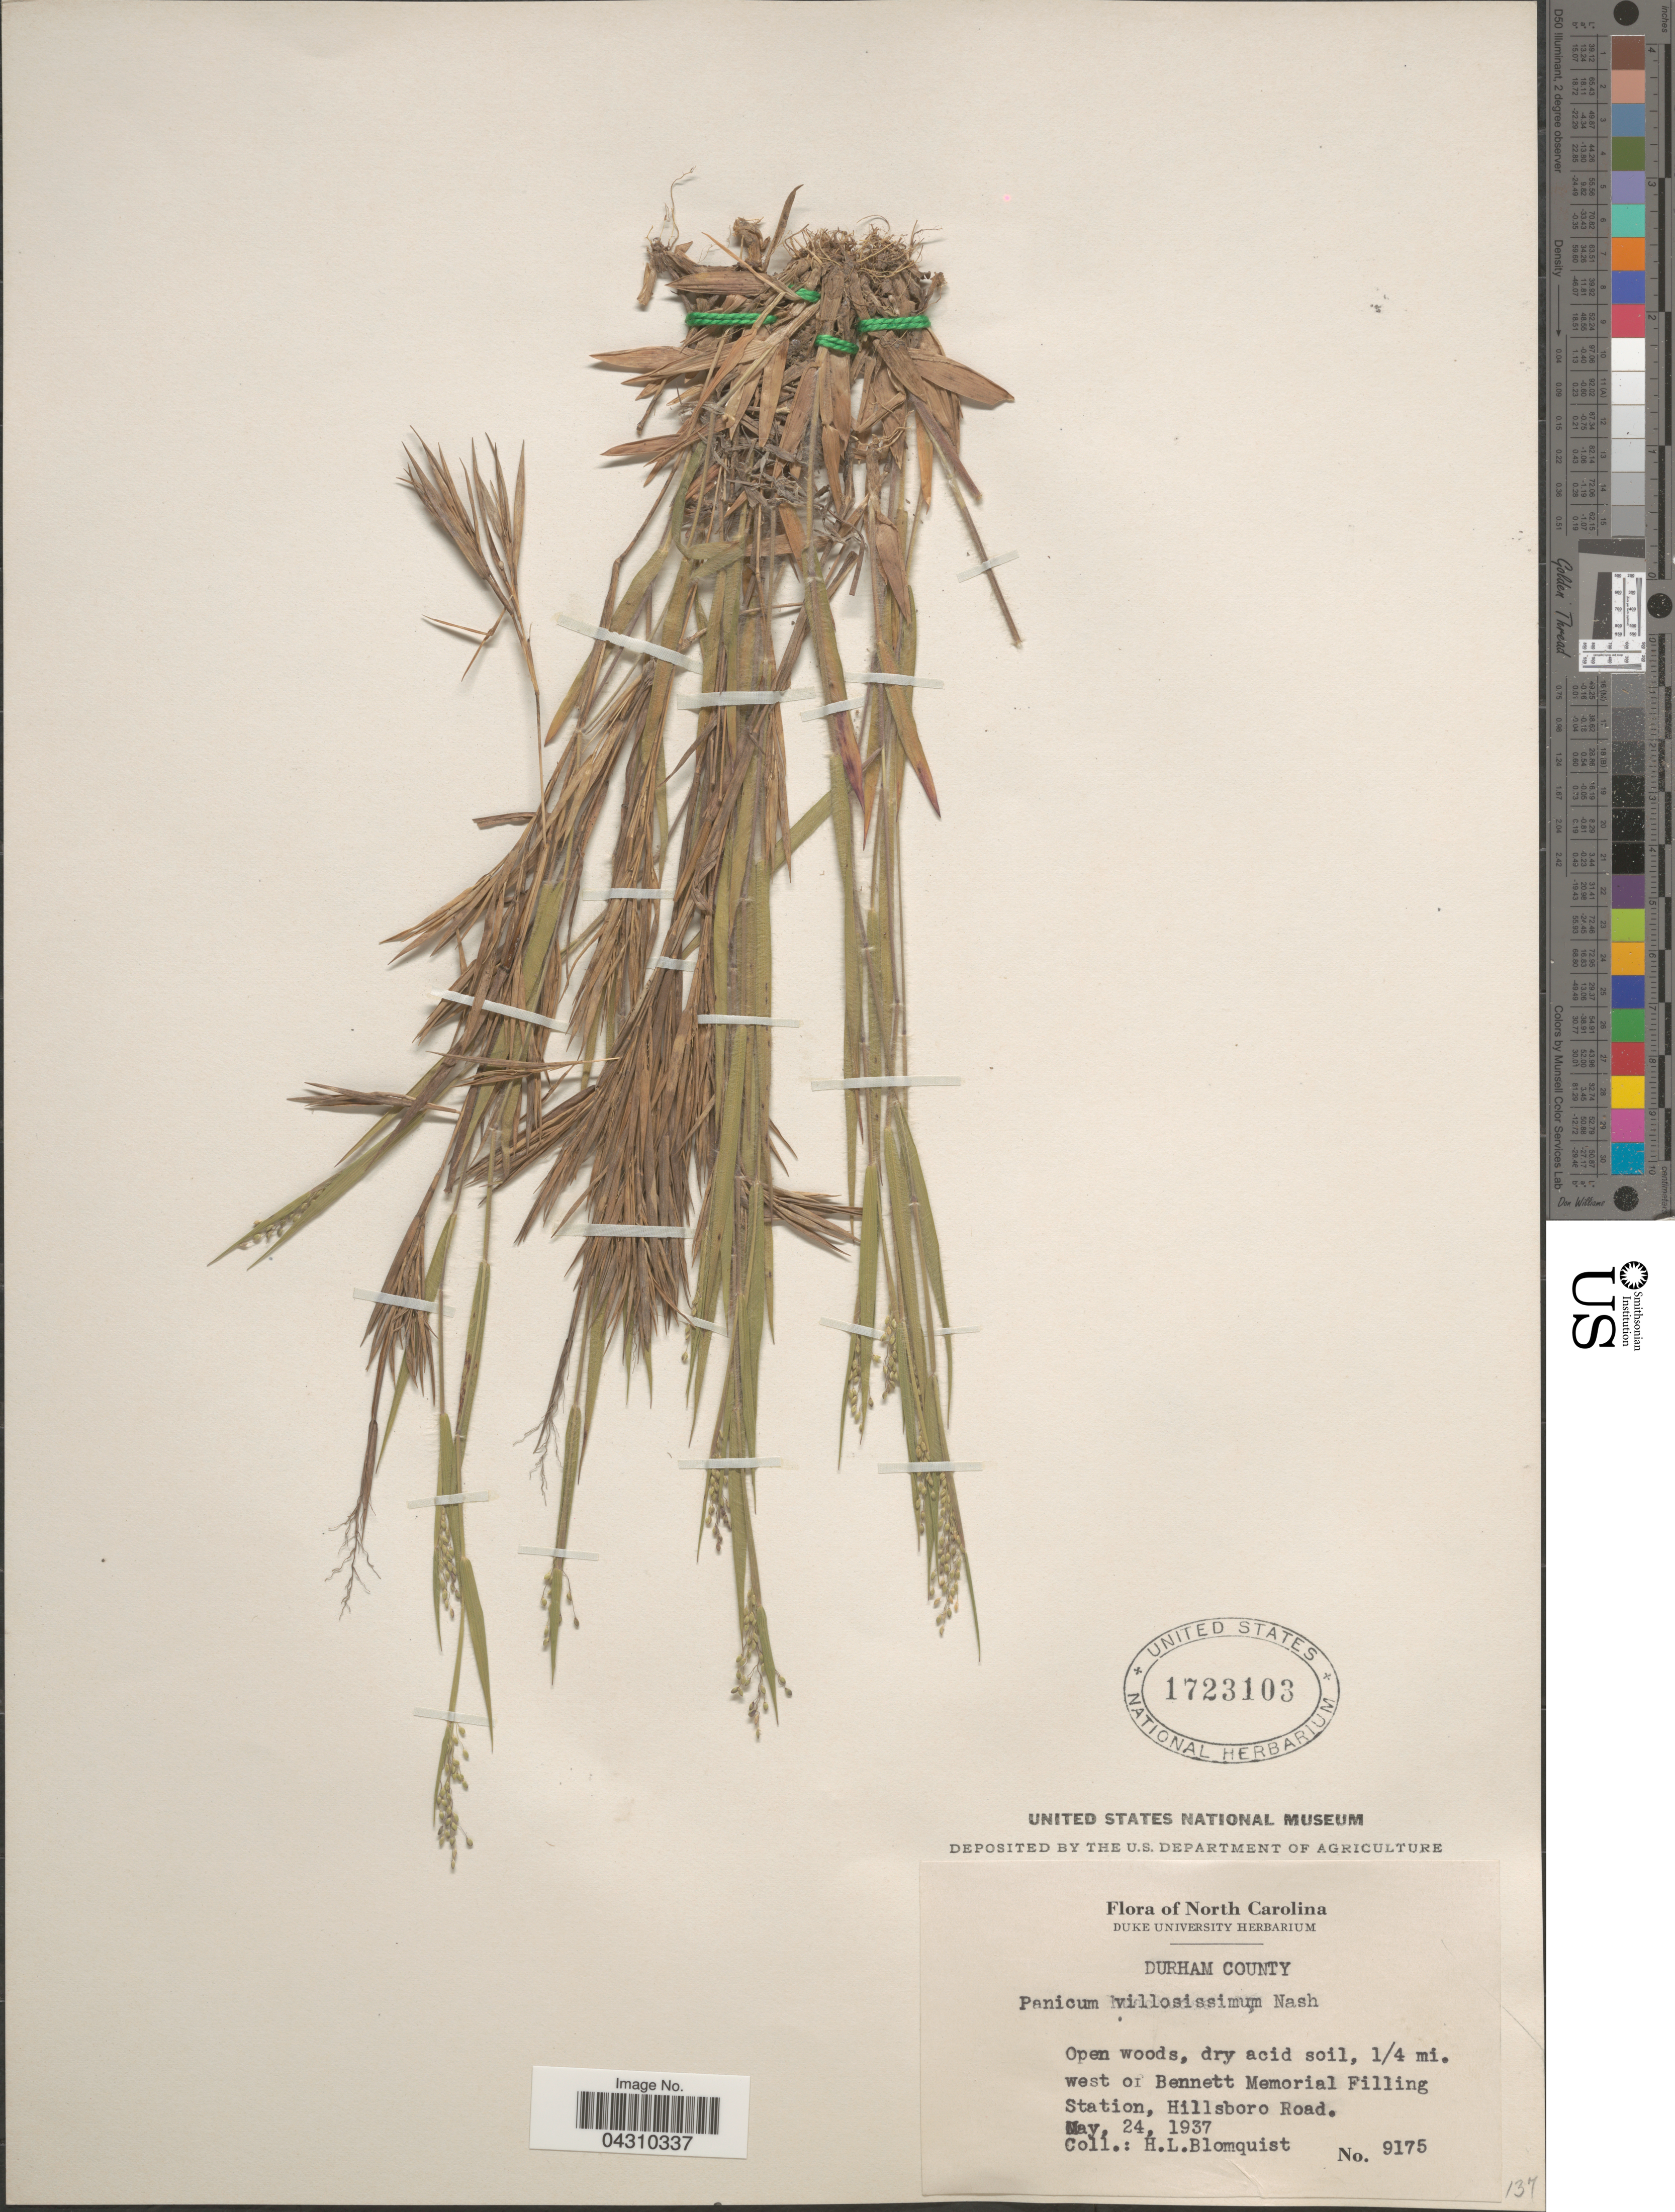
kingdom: Plantae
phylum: Tracheophyta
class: Liliopsida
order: Poales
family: Poaceae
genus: Dichanthelium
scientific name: Dichanthelium acuminatum var. acuminatum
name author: (Sw.) Gould & C.A. Clark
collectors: H. Blomquist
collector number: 9175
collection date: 1937-05-24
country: United States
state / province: North Carolina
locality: Durham County. Open woods, dry acid soil, 1/4 mi. west of Bennett Memorial Filling Station, Hillsboro Road.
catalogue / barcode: US 1723103